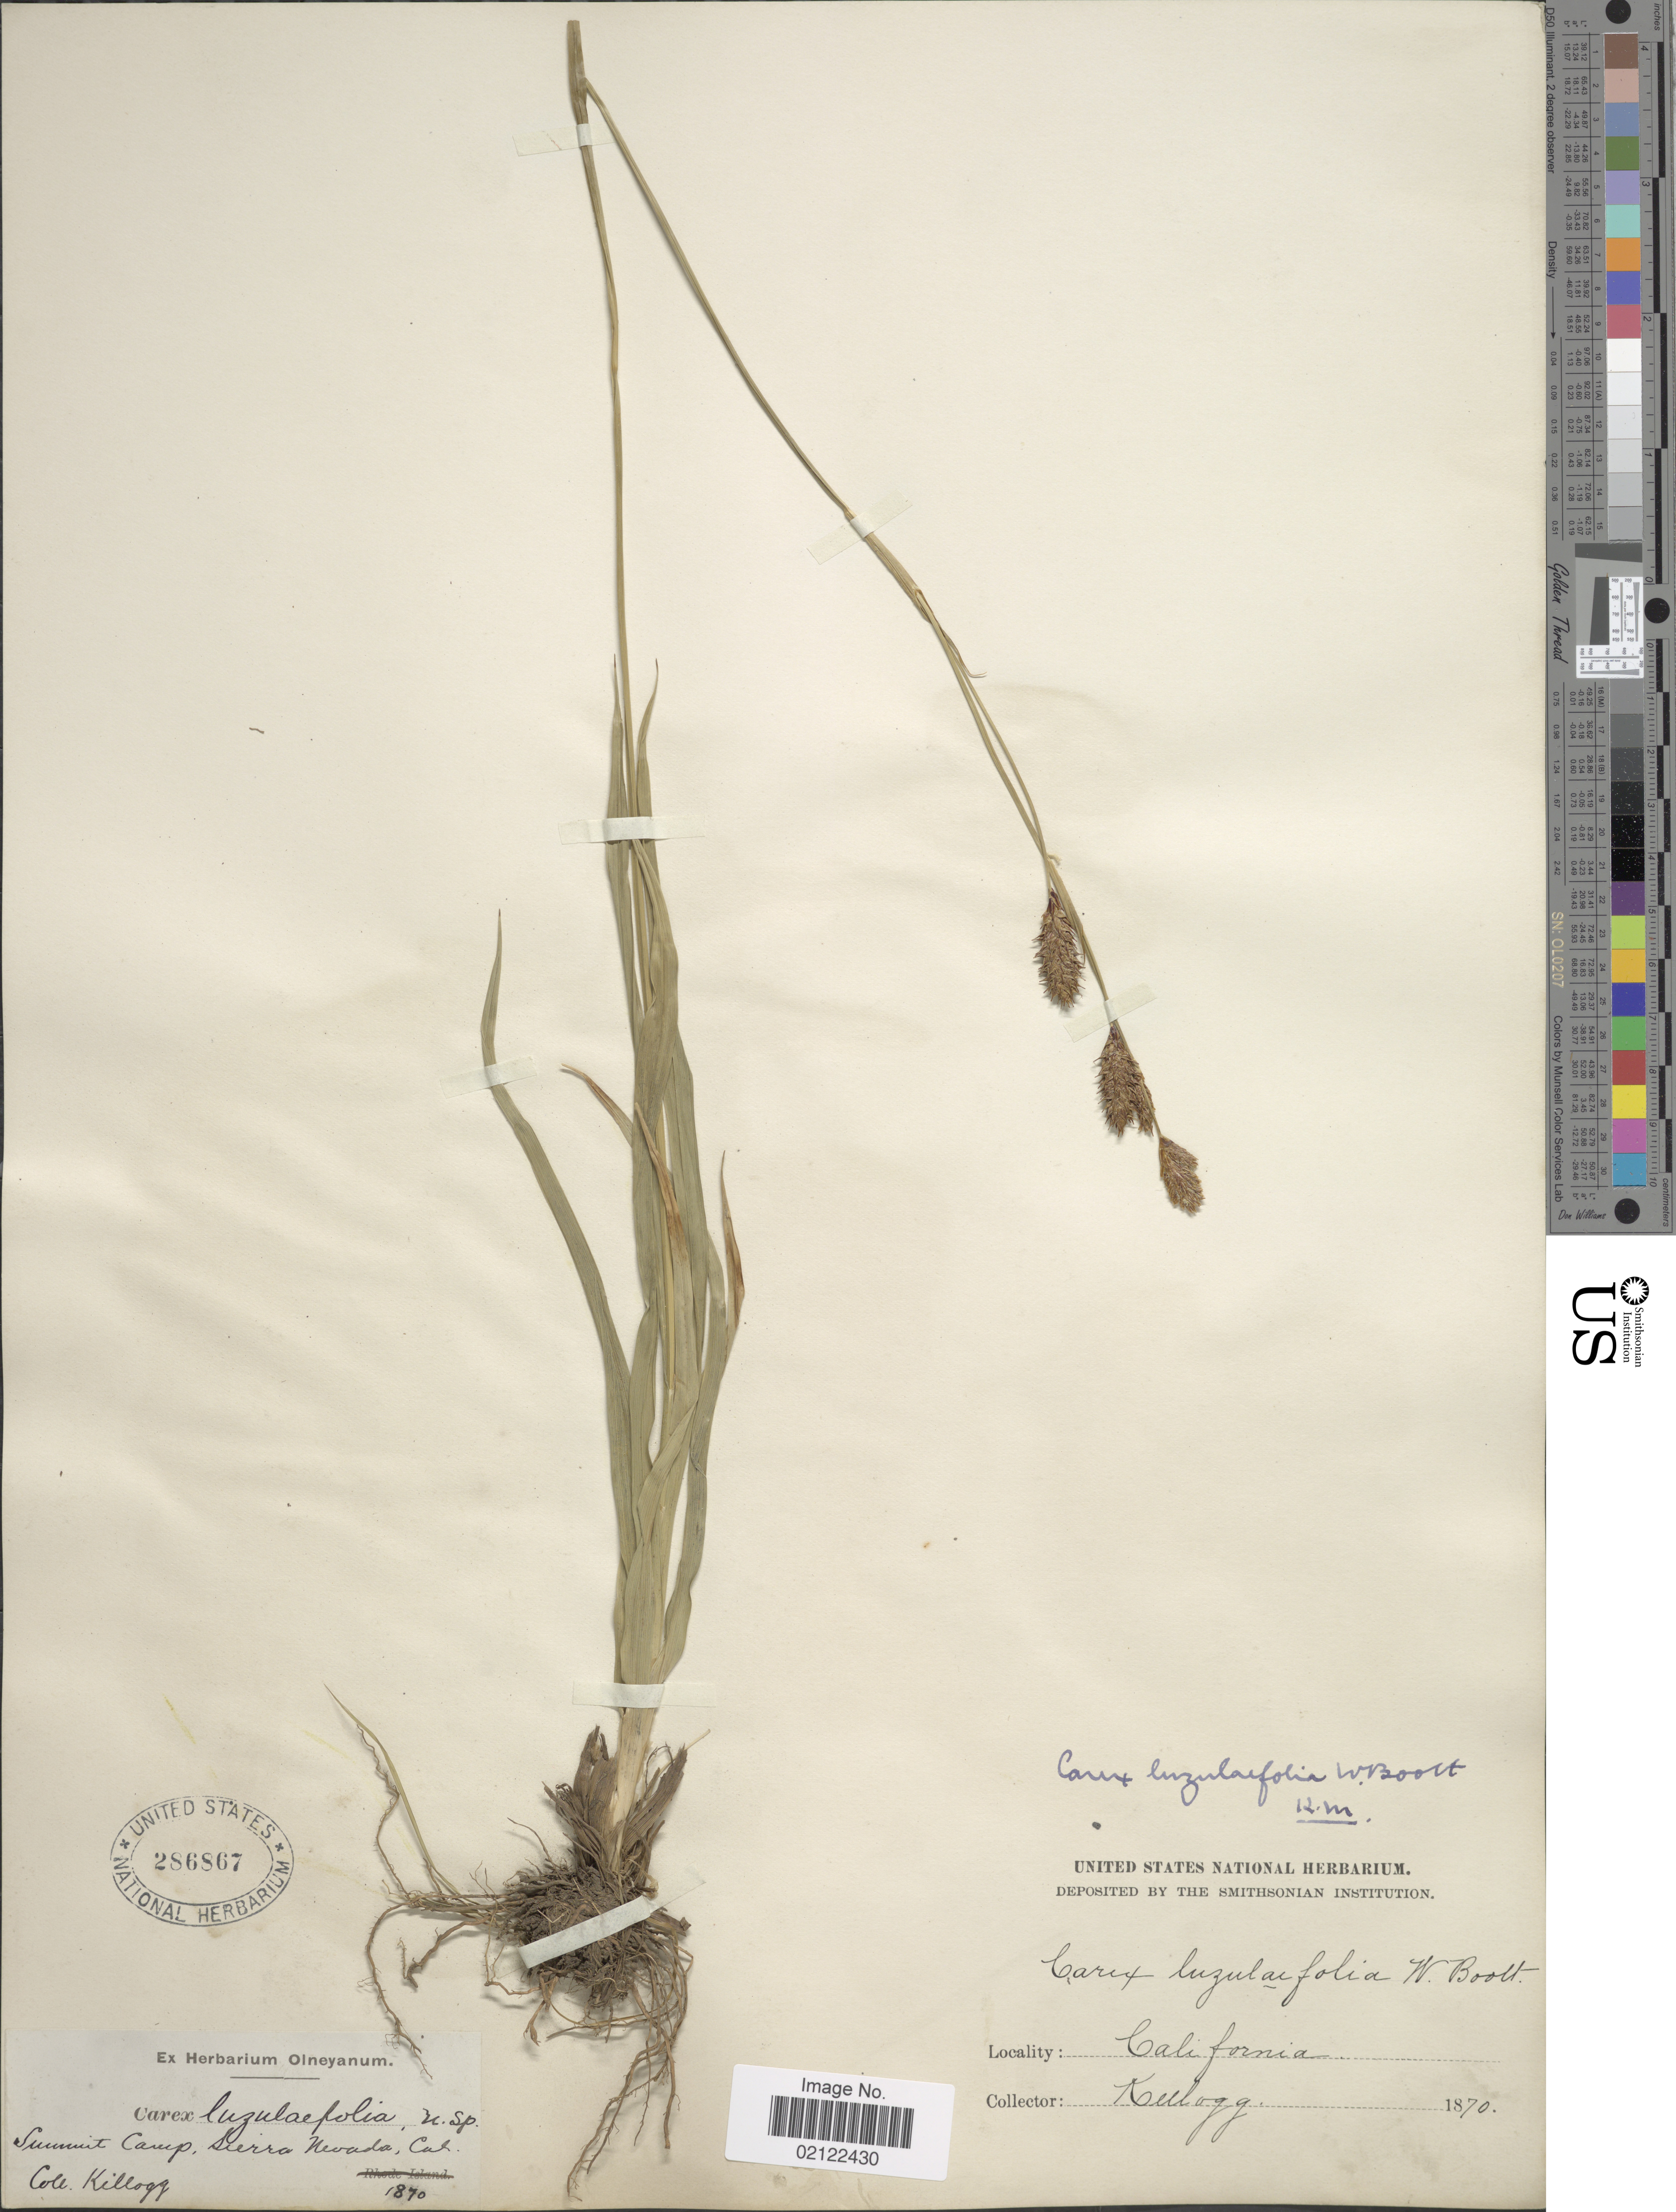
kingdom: Plantae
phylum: Tracheophyta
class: Liliopsida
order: Poales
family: Cyperaceae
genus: Carex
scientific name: Carex luzulifolia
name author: W. Boott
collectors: -- Kellogg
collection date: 1870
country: United States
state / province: California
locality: Summit Camp, Sierra Nevada, Cal.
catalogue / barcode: US 286867